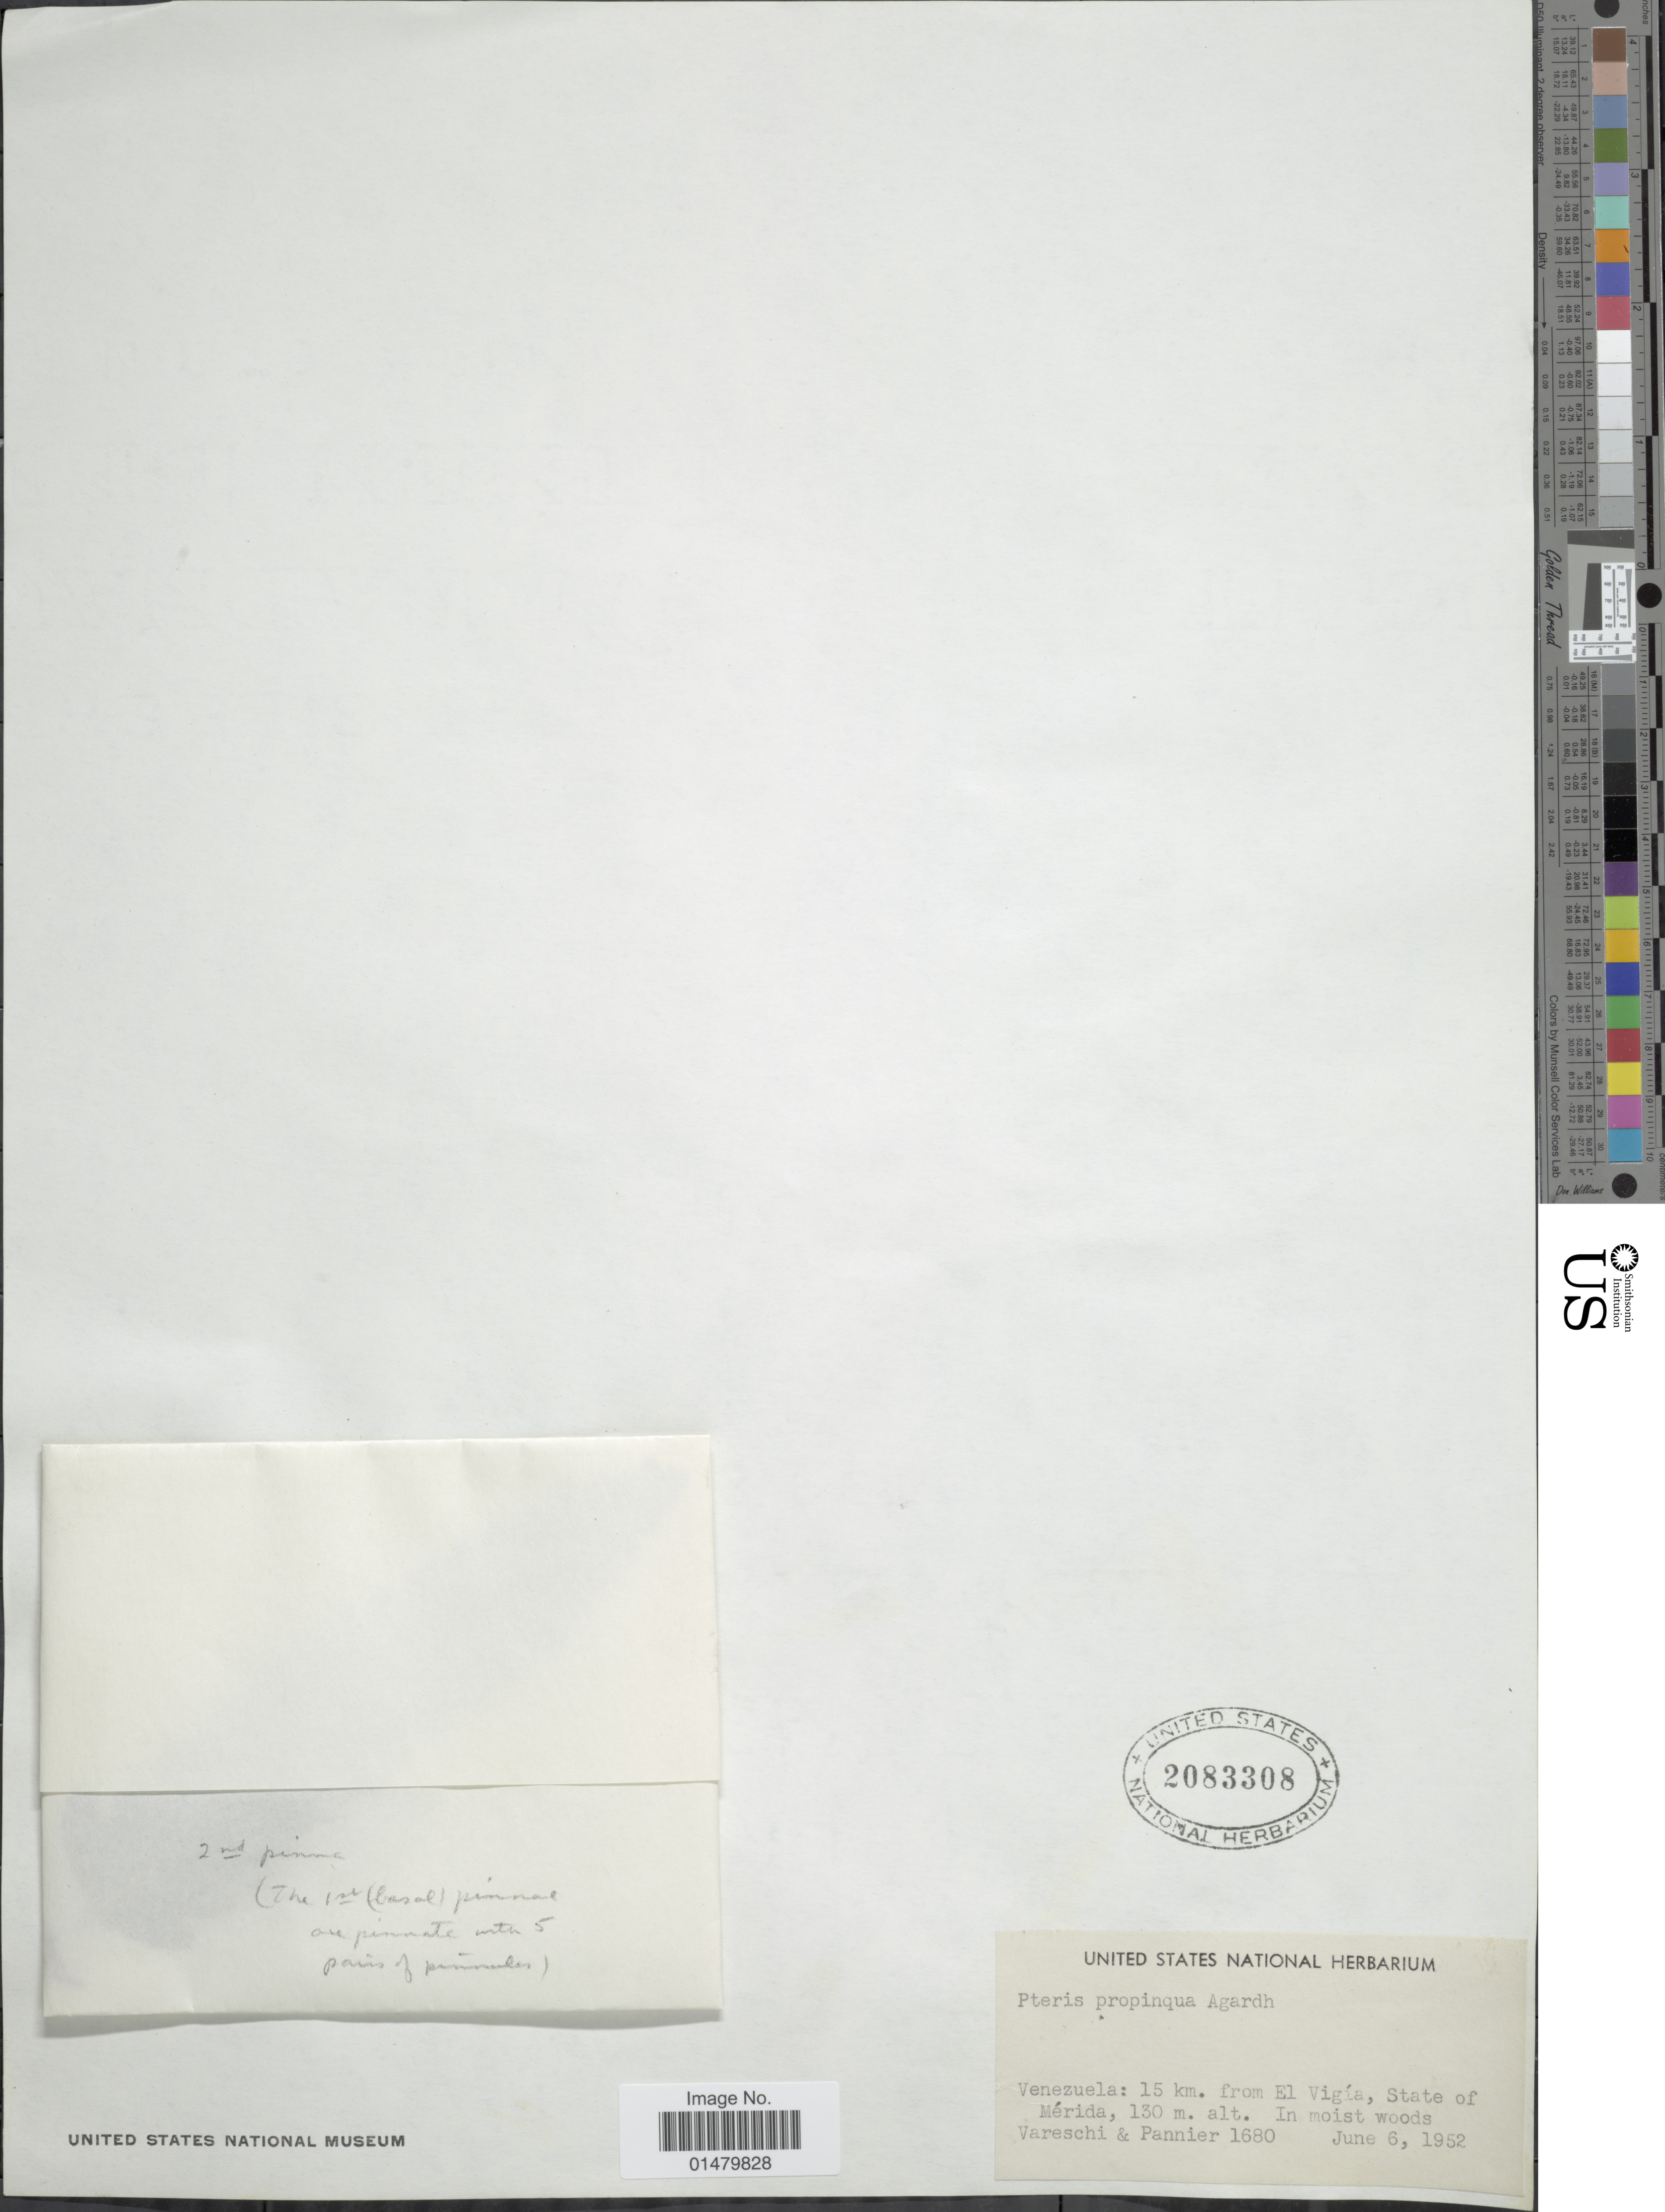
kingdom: Plantae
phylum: Tracheophyta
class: Polypodiopsida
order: Polypodiales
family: Pteridaceae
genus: Pteris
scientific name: Pteris propinqua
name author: J. Agardh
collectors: -. Vareschi & F. Pannier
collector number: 1680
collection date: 1952-06-06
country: Venezuela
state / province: Mérida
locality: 15 km. from El Vigia, State of Merida.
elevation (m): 130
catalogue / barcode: US 2083308